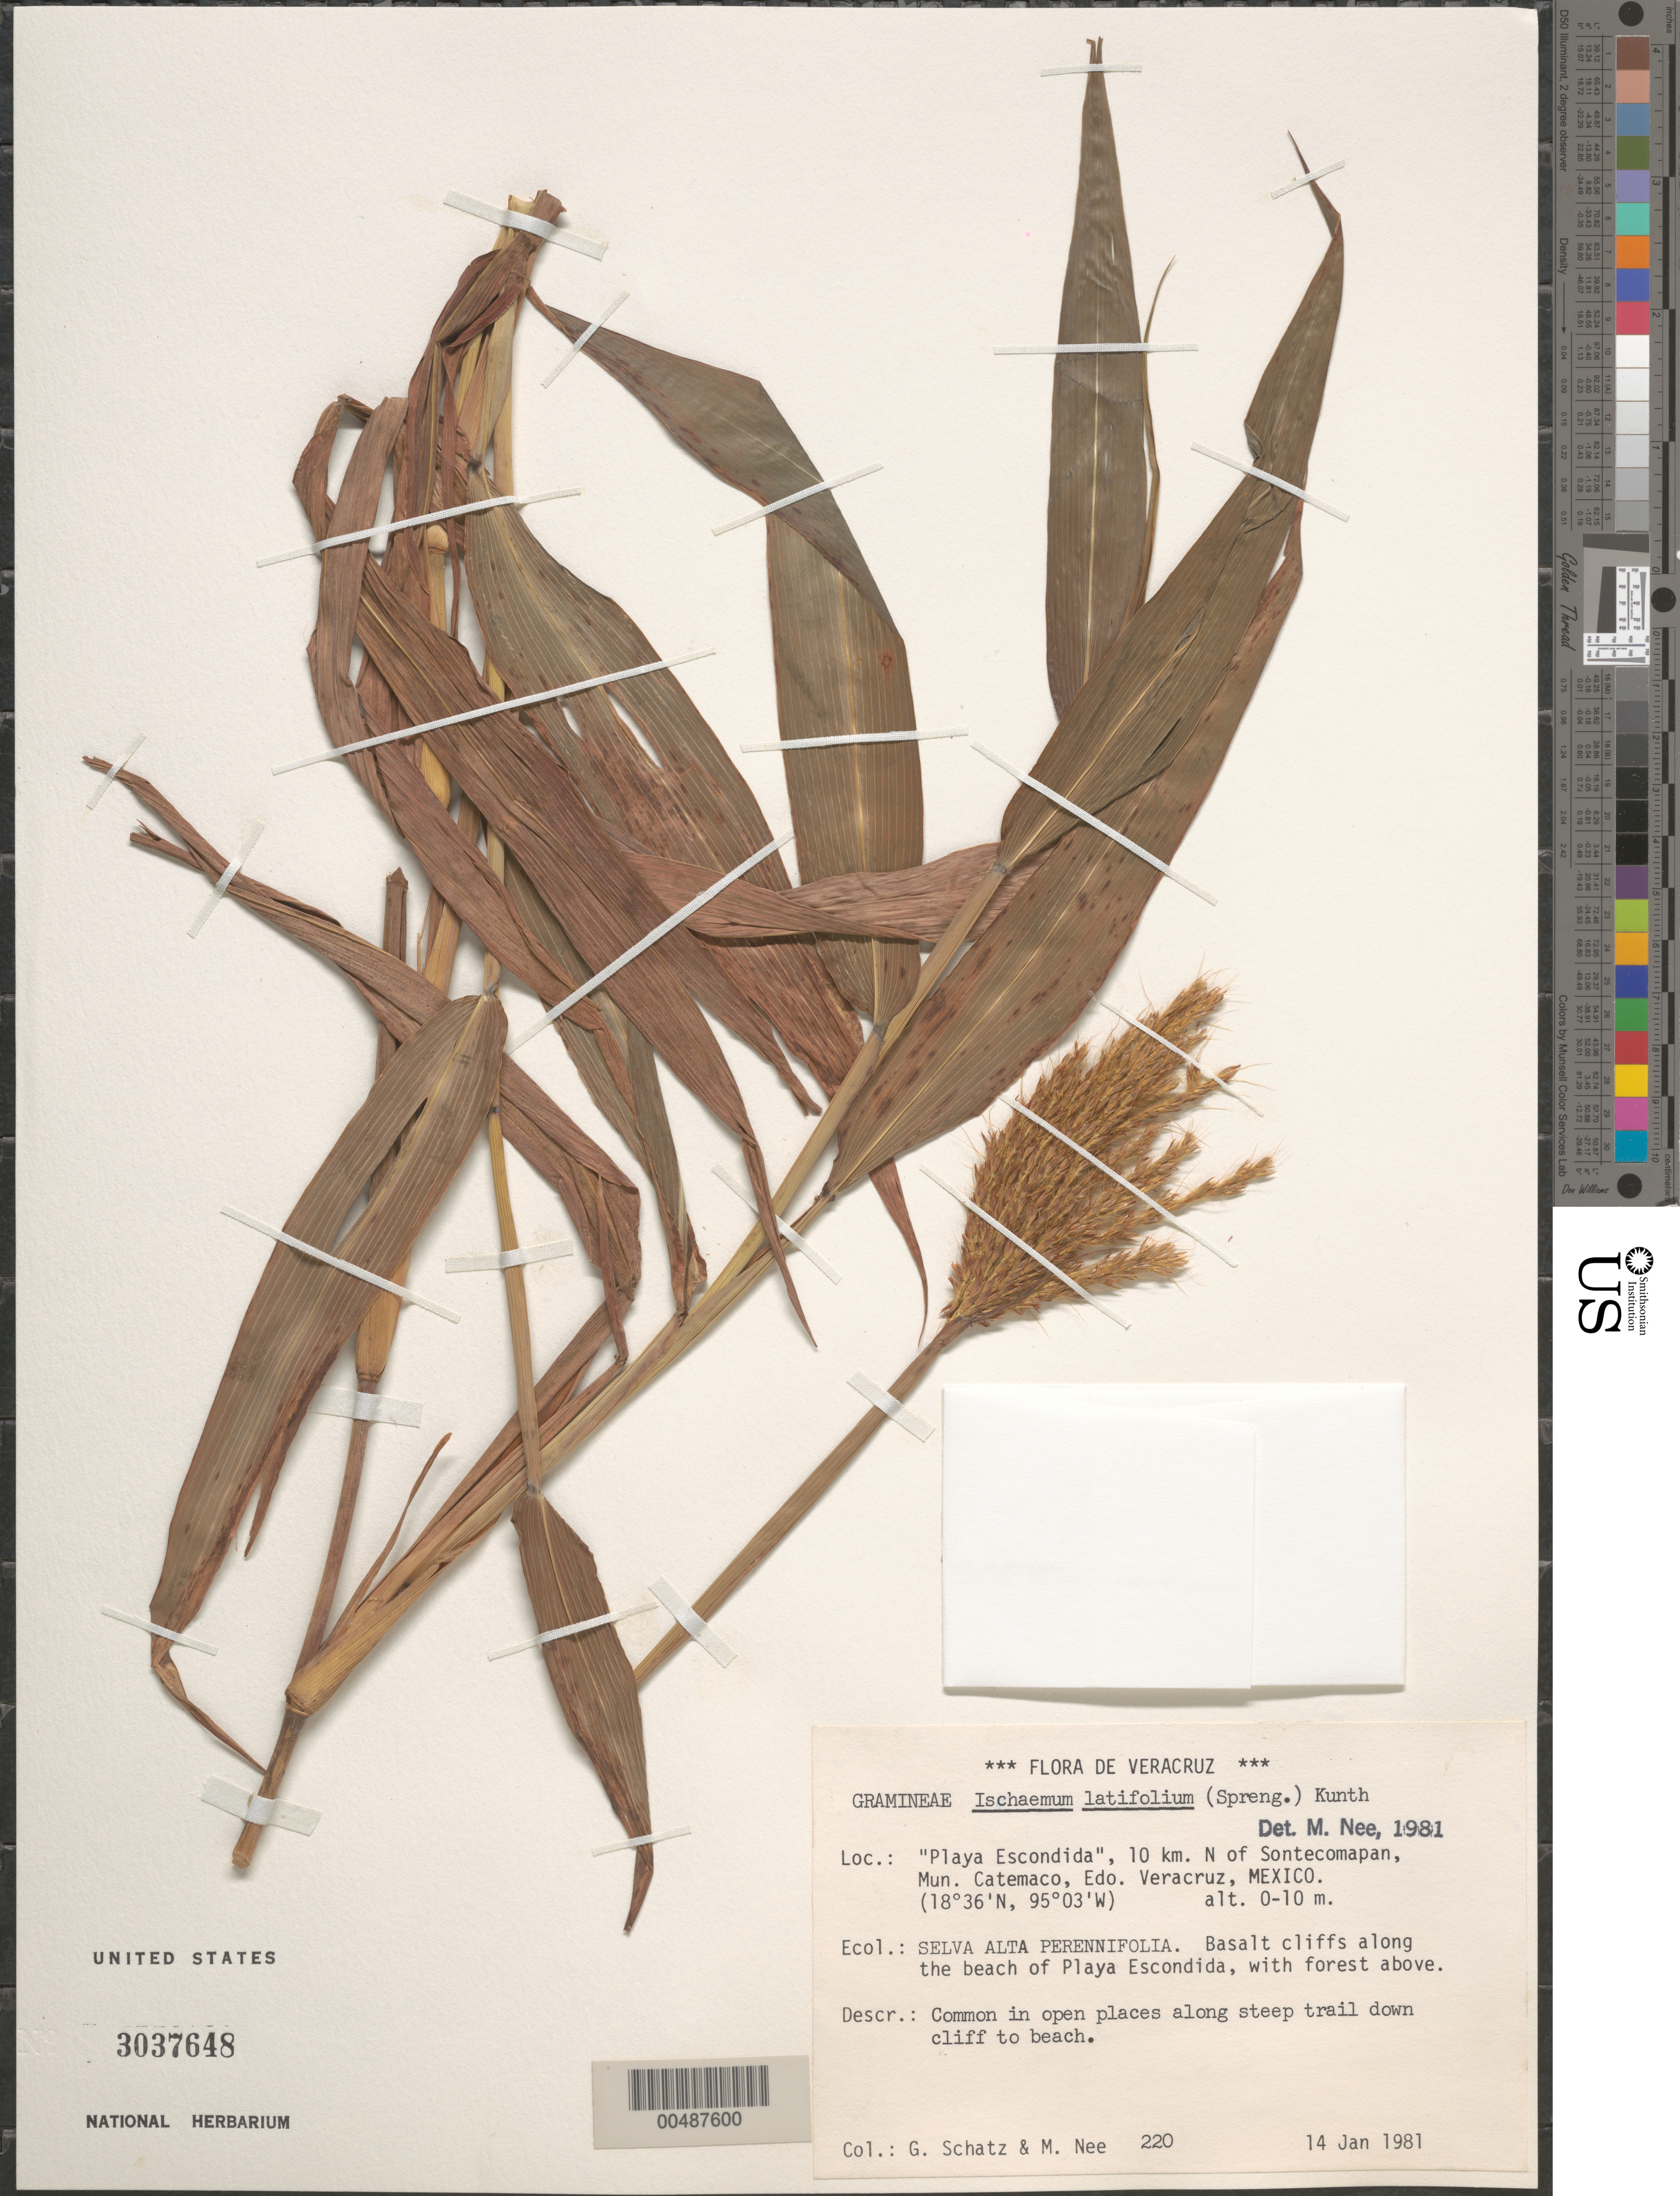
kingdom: Plantae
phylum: Tracheophyta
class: Liliopsida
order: Poales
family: Poaceae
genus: Ischaemum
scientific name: Ischaemum latifolium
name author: (Spreng.) Kunth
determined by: Nee, Michael H.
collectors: G. Schatz & M. Nee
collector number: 220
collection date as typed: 14 Jan 1981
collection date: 1981-01-14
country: Mexico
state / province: Veracruz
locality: Playa Escondida, 10 km N of Sontecomapan, Mun. Catemaco,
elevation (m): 0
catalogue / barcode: US 3037648